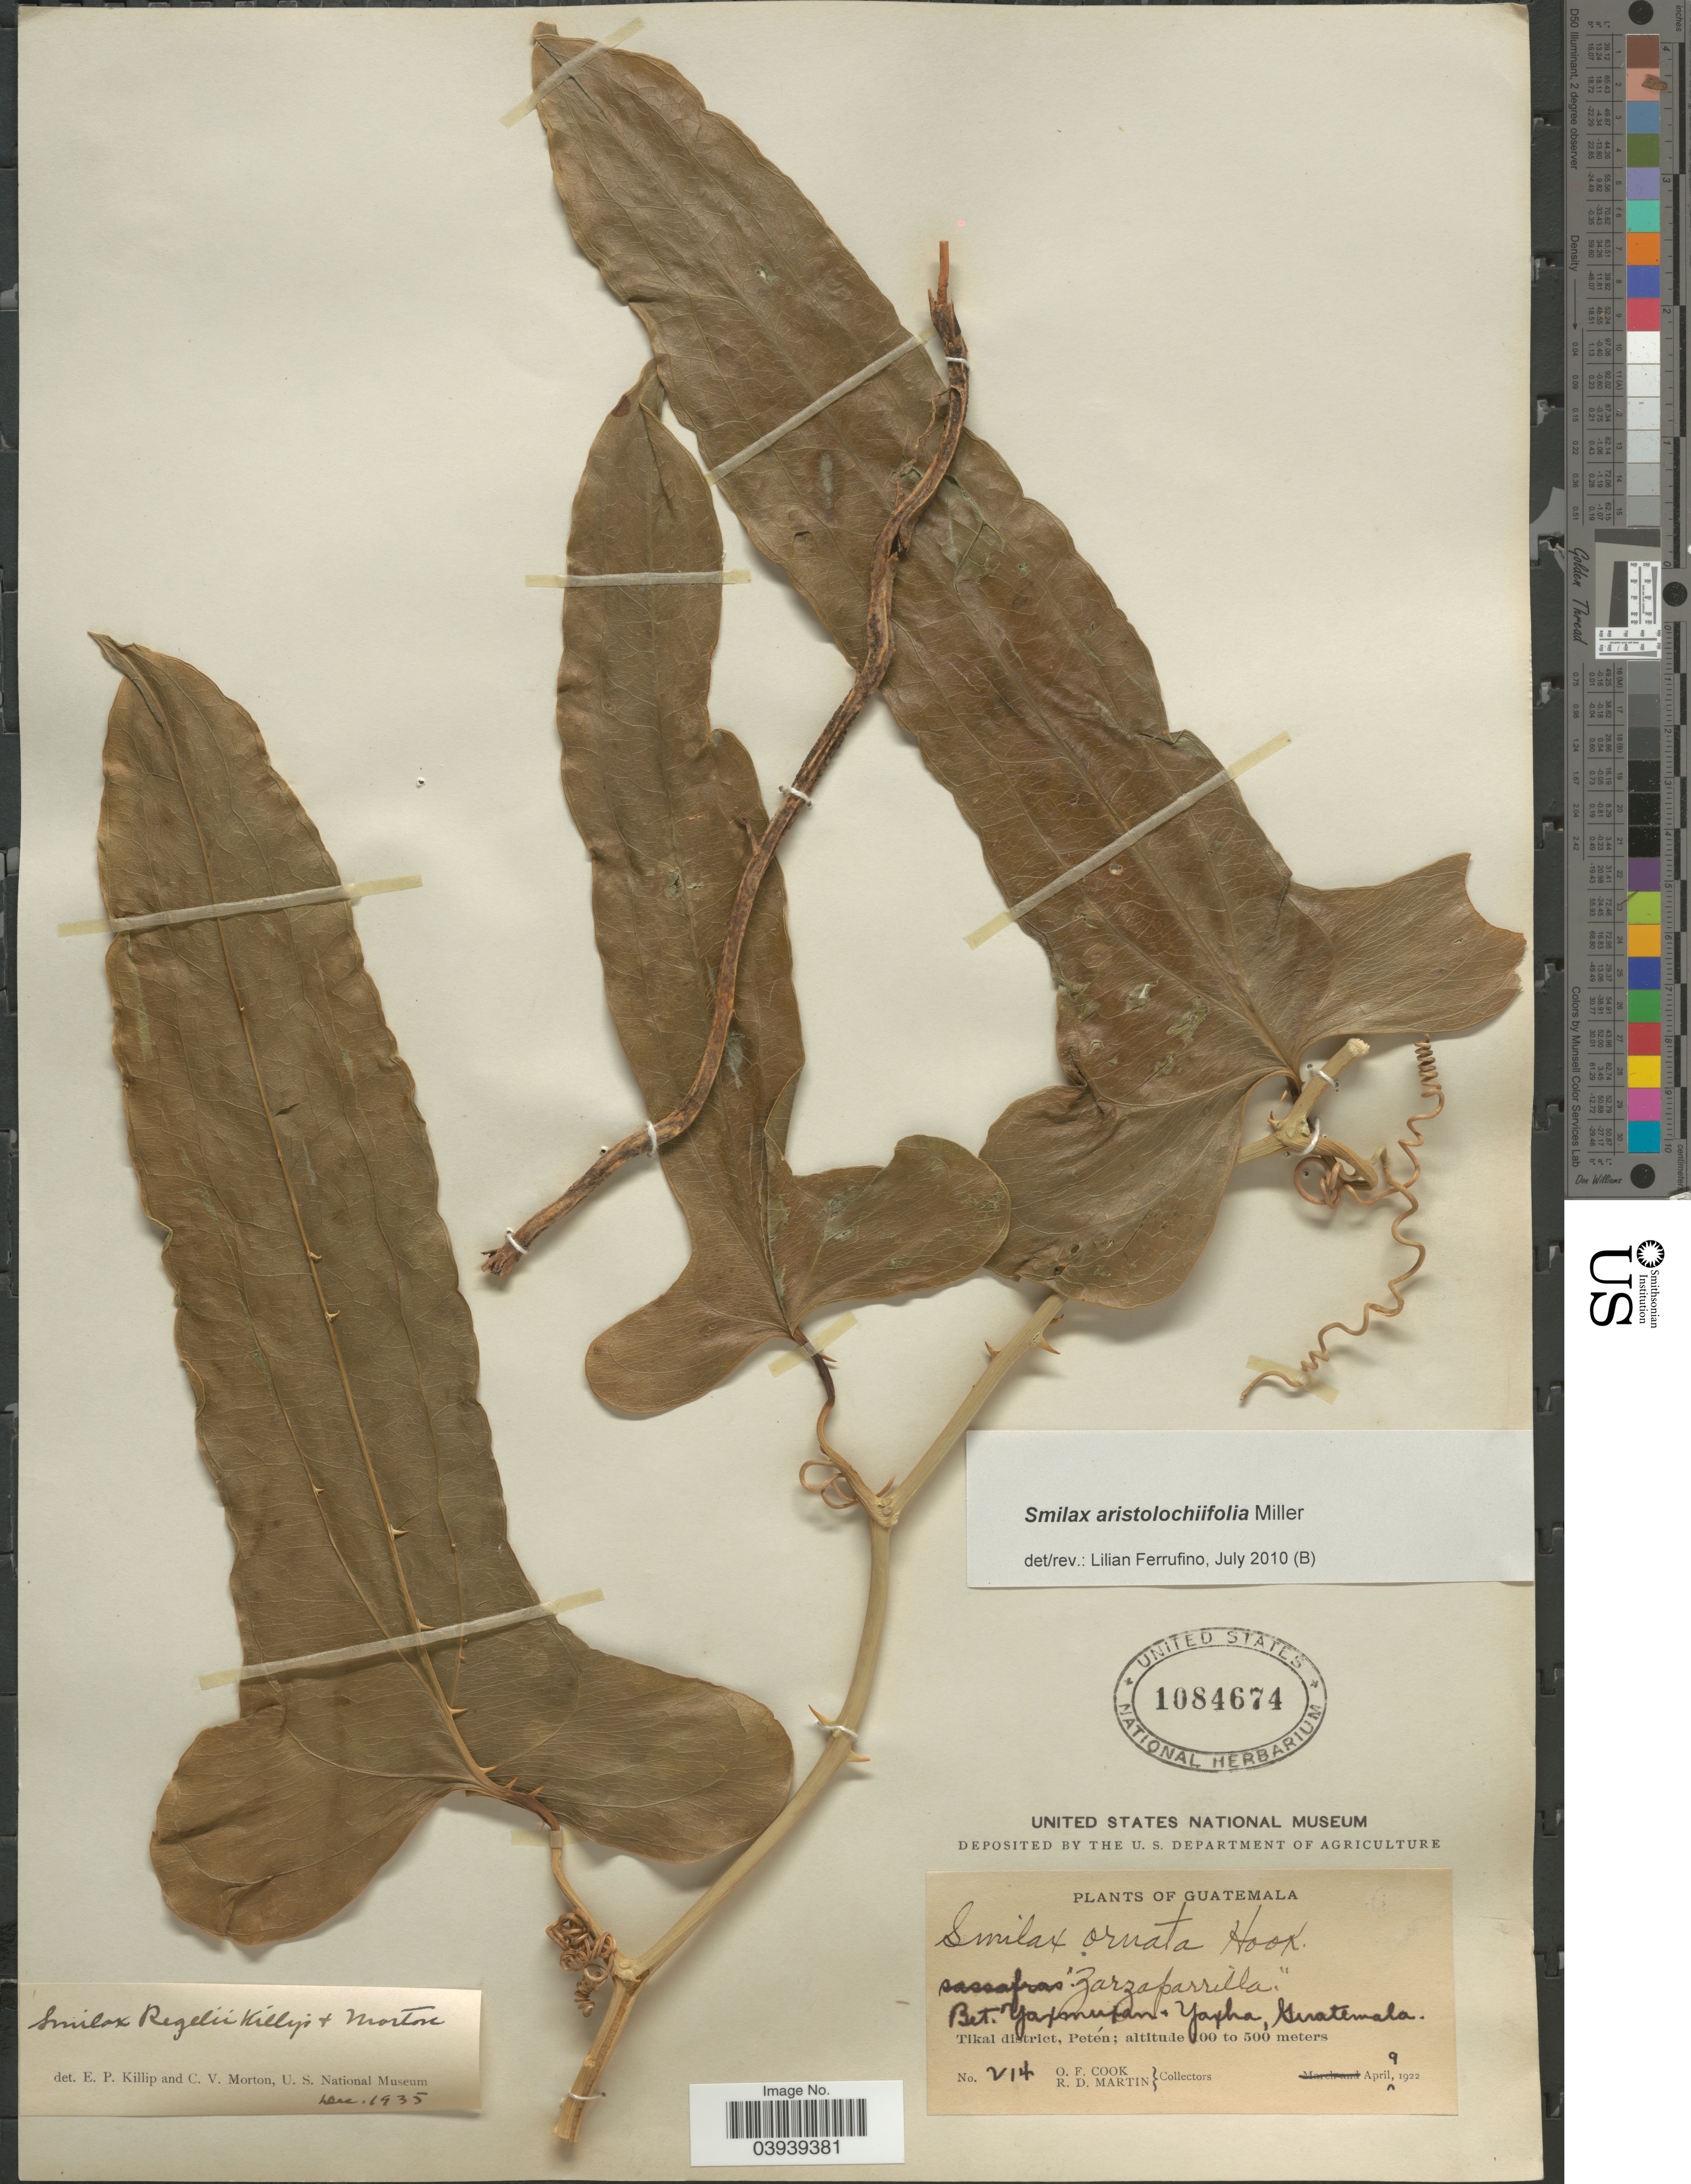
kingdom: Plantae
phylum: Tracheophyta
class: Liliopsida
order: Liliales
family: Smilacaceae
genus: Smilax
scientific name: Smilax aristolochiifolia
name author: Mill.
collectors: O. F. Cook & R. D. Martin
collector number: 214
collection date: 1922-04-09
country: Guatemala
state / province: El Peten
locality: Bet. Yaxmuxan + Yaxha. Tikal district.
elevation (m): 100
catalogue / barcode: US 1084674